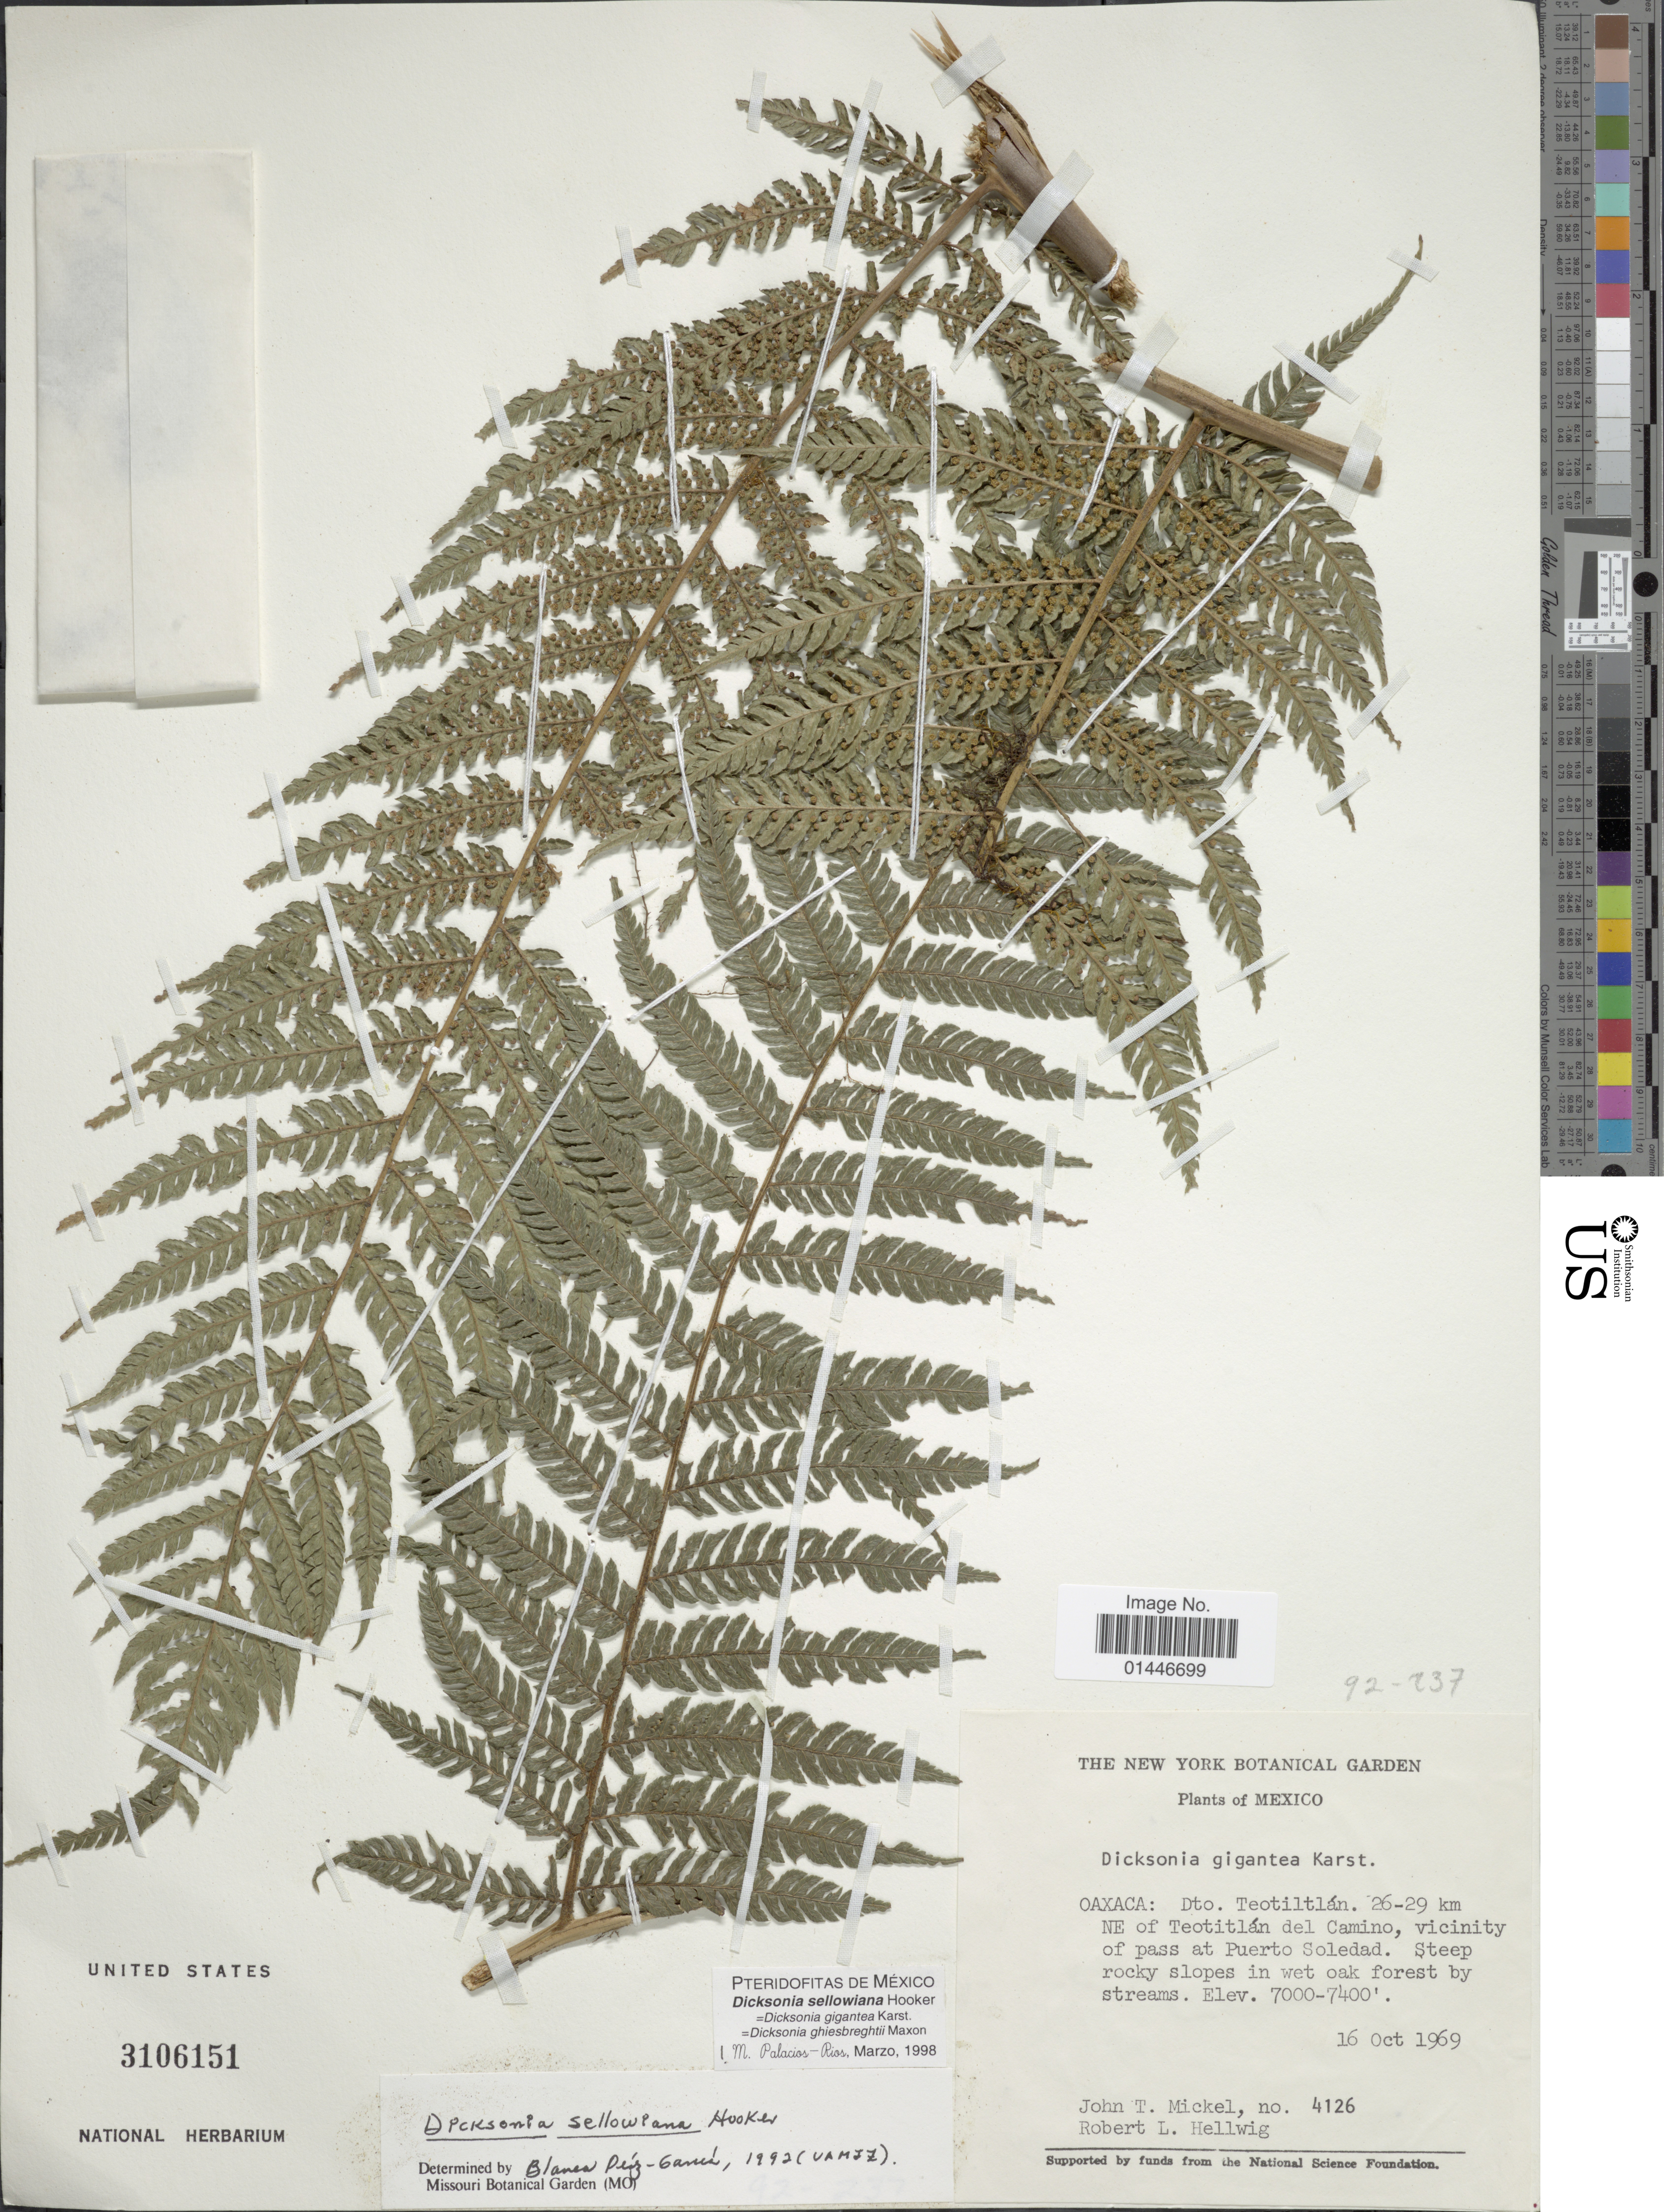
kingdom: Plantae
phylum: Tracheophyta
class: Polypodiopsida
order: Cyatheales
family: Dicksoniaceae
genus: Dicksonia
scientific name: Dicksonia sellowiana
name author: Hook.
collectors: J. T. Mickel & R. Hellwig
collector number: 4126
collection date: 1969-10-16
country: Mexico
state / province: Oaxaca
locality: Dto. Teotiltlan, 26-29 km NE of Teotitlan del Camino, Vicinity of pass at Puerto Soledad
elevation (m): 2134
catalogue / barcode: US 3106151